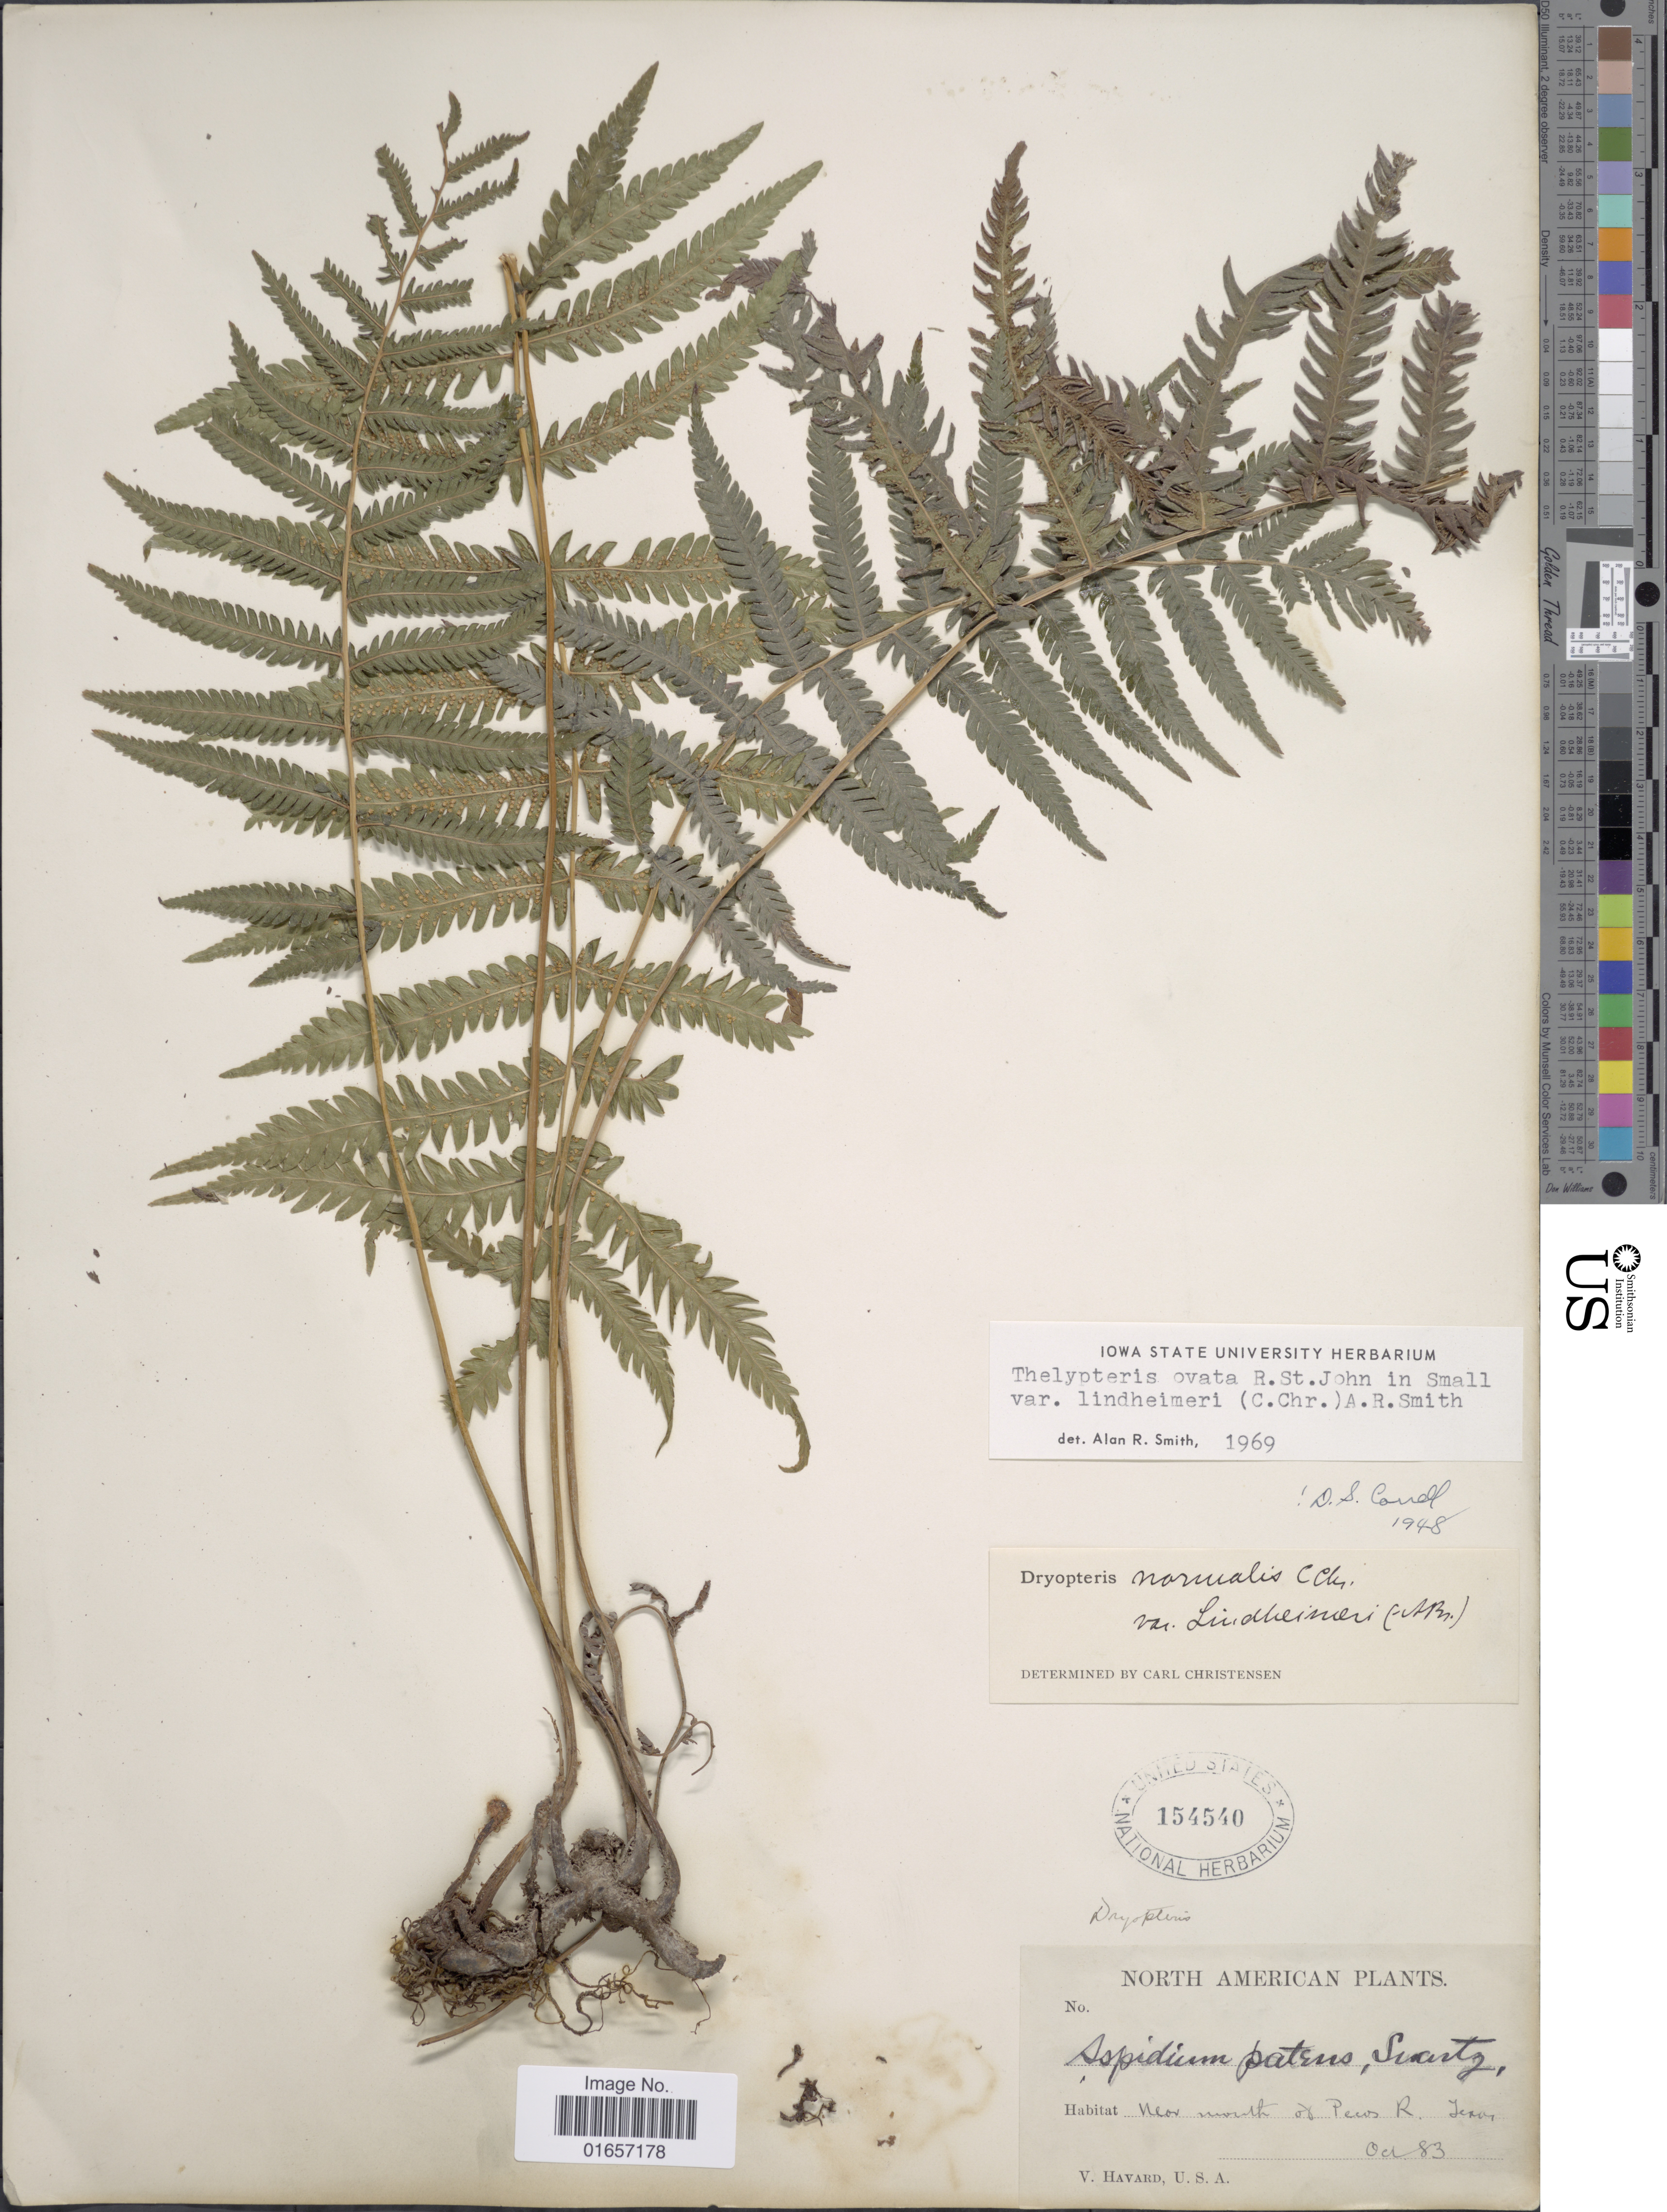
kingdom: Plantae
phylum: Tracheophyta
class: Polypodiopsida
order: Polypodiales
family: Thelypteridaceae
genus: Christella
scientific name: Christella ovata var. lindheimari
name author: (C. Chr.) A.R. Sm.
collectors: V. Havard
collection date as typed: Transcribed d/m/y: /10/83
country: United States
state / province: Texas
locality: Near north of Pews R.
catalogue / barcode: US 154540